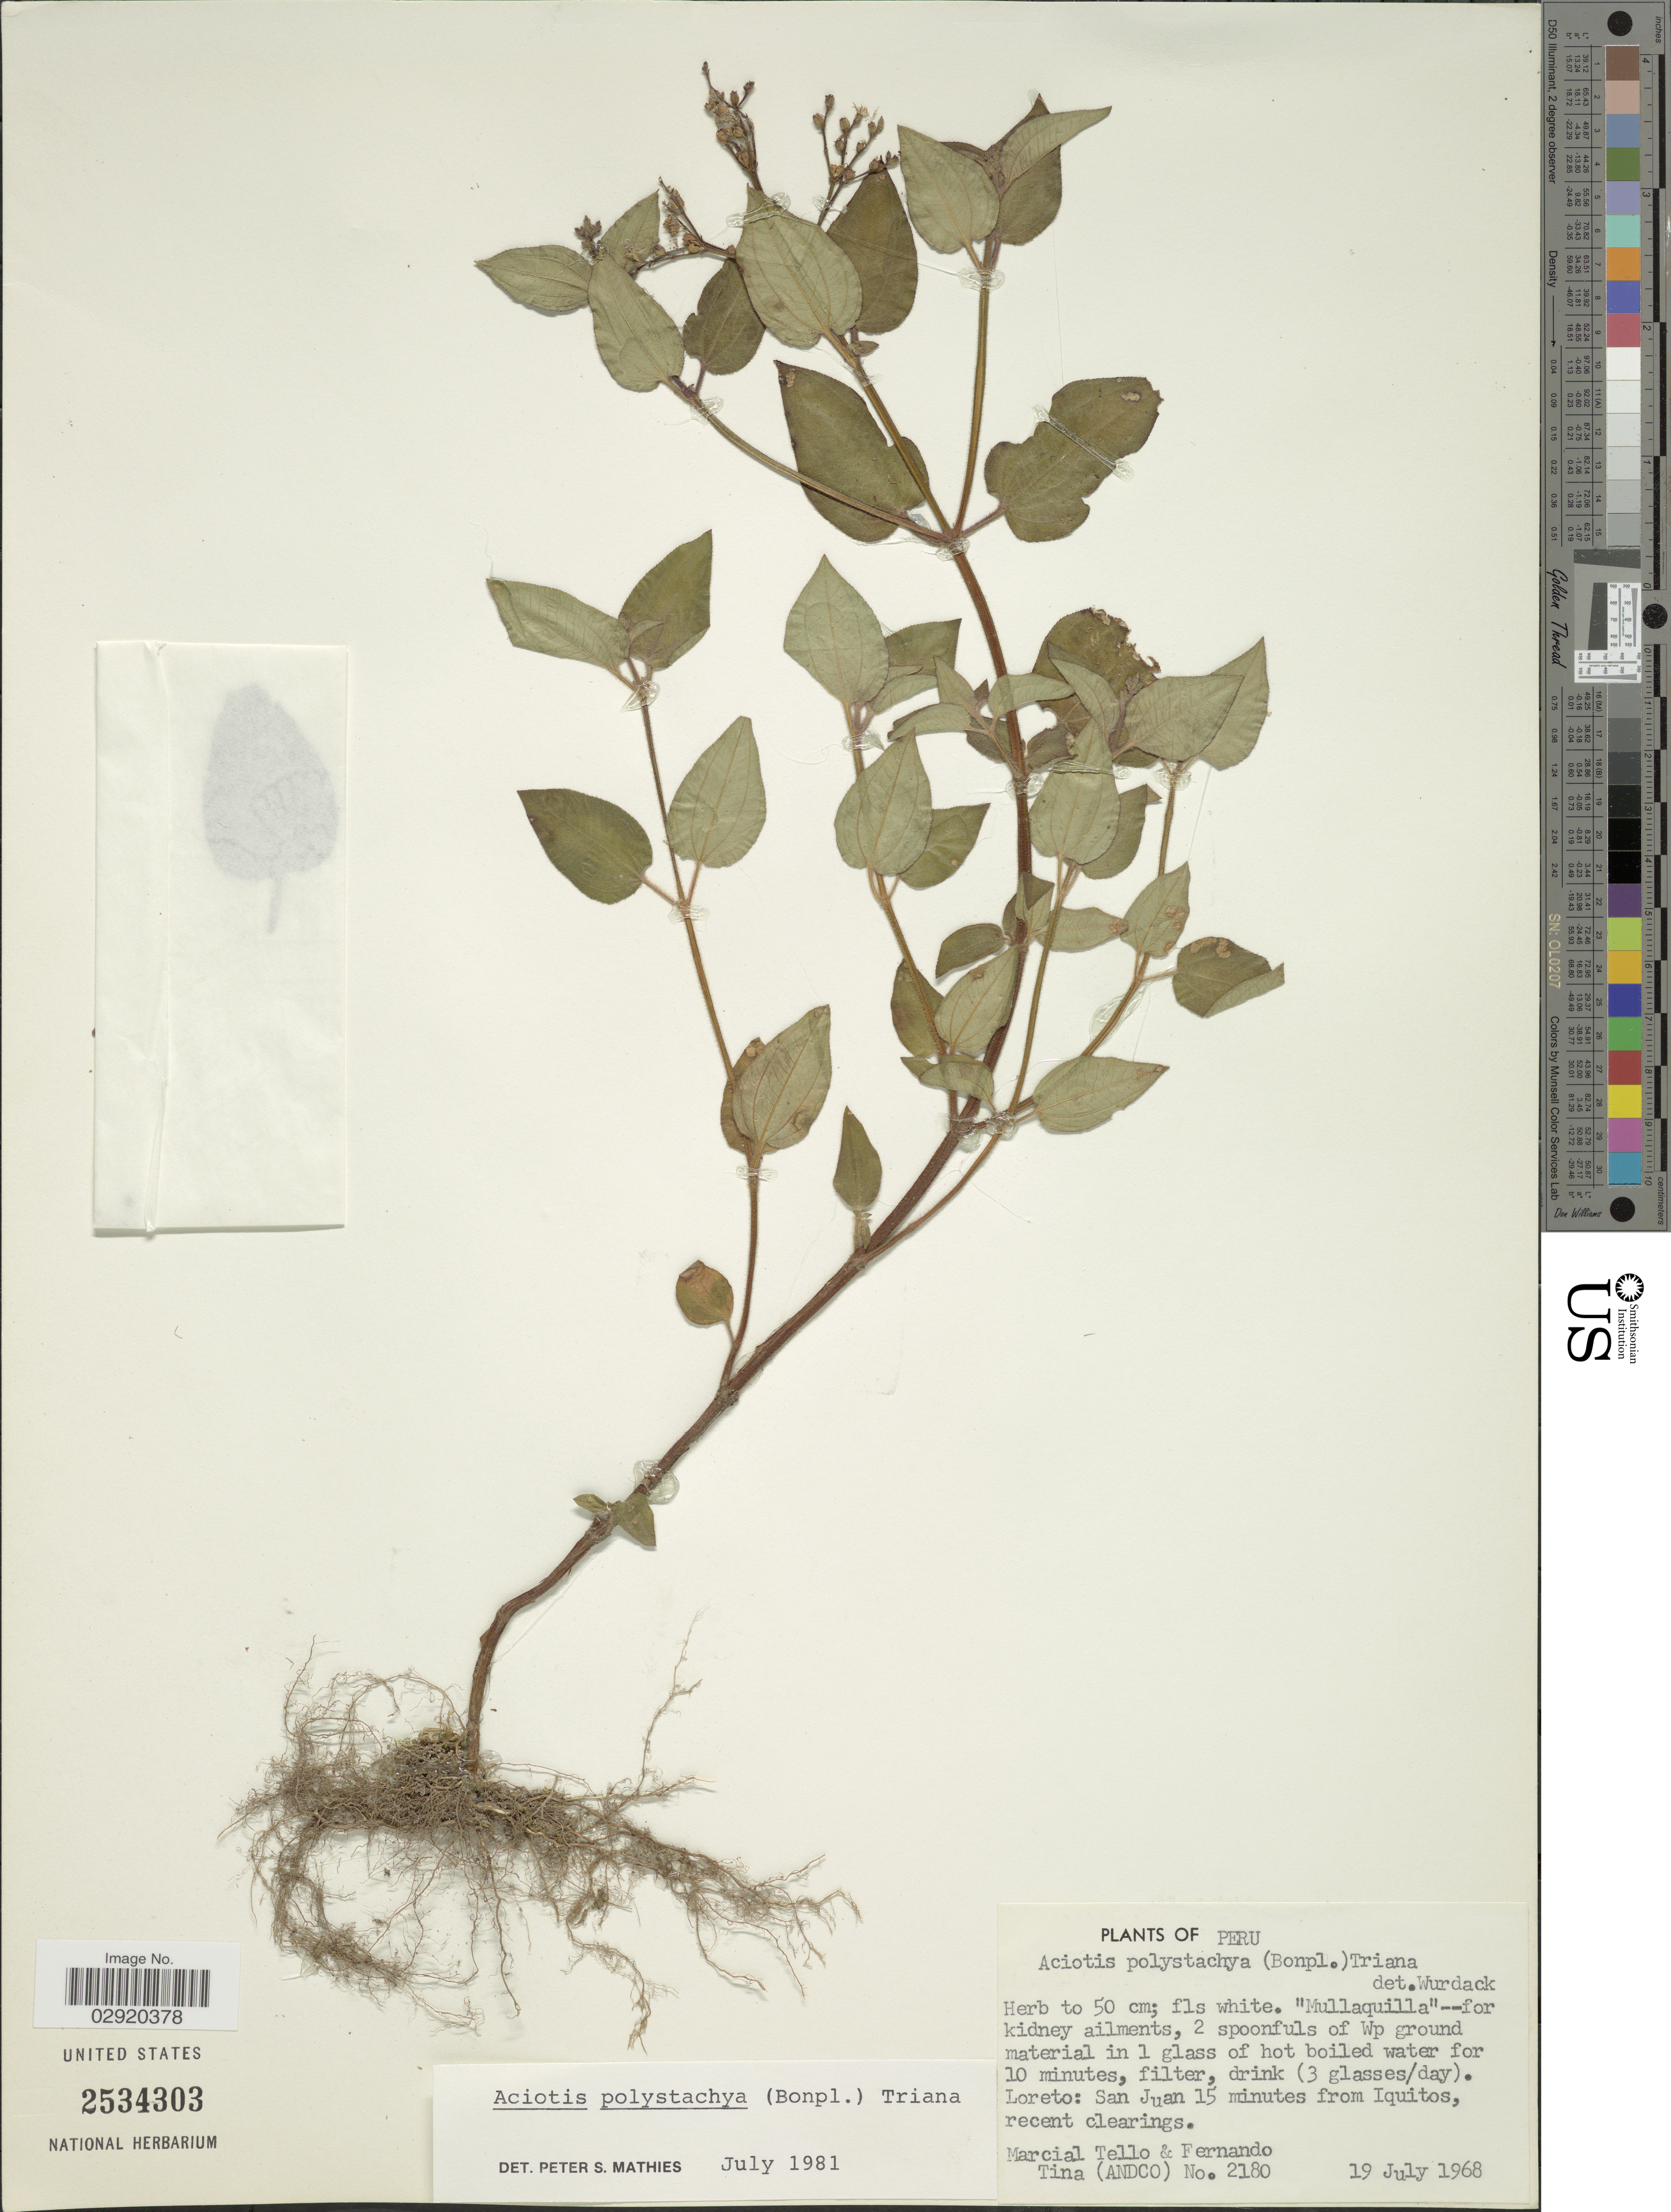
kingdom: Plantae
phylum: Tracheophyta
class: Magnoliopsida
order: Myrtales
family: Melastomataceae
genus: Aciotis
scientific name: Aciotis polystachya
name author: (Bonpl.) Triana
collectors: M. Tello, -- Fernando & -. Tina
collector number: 2180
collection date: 1968-07-19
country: Peru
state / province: Loreto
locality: Loreto: San Juan 15 minutes from Iquitos.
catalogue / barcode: US 2534303